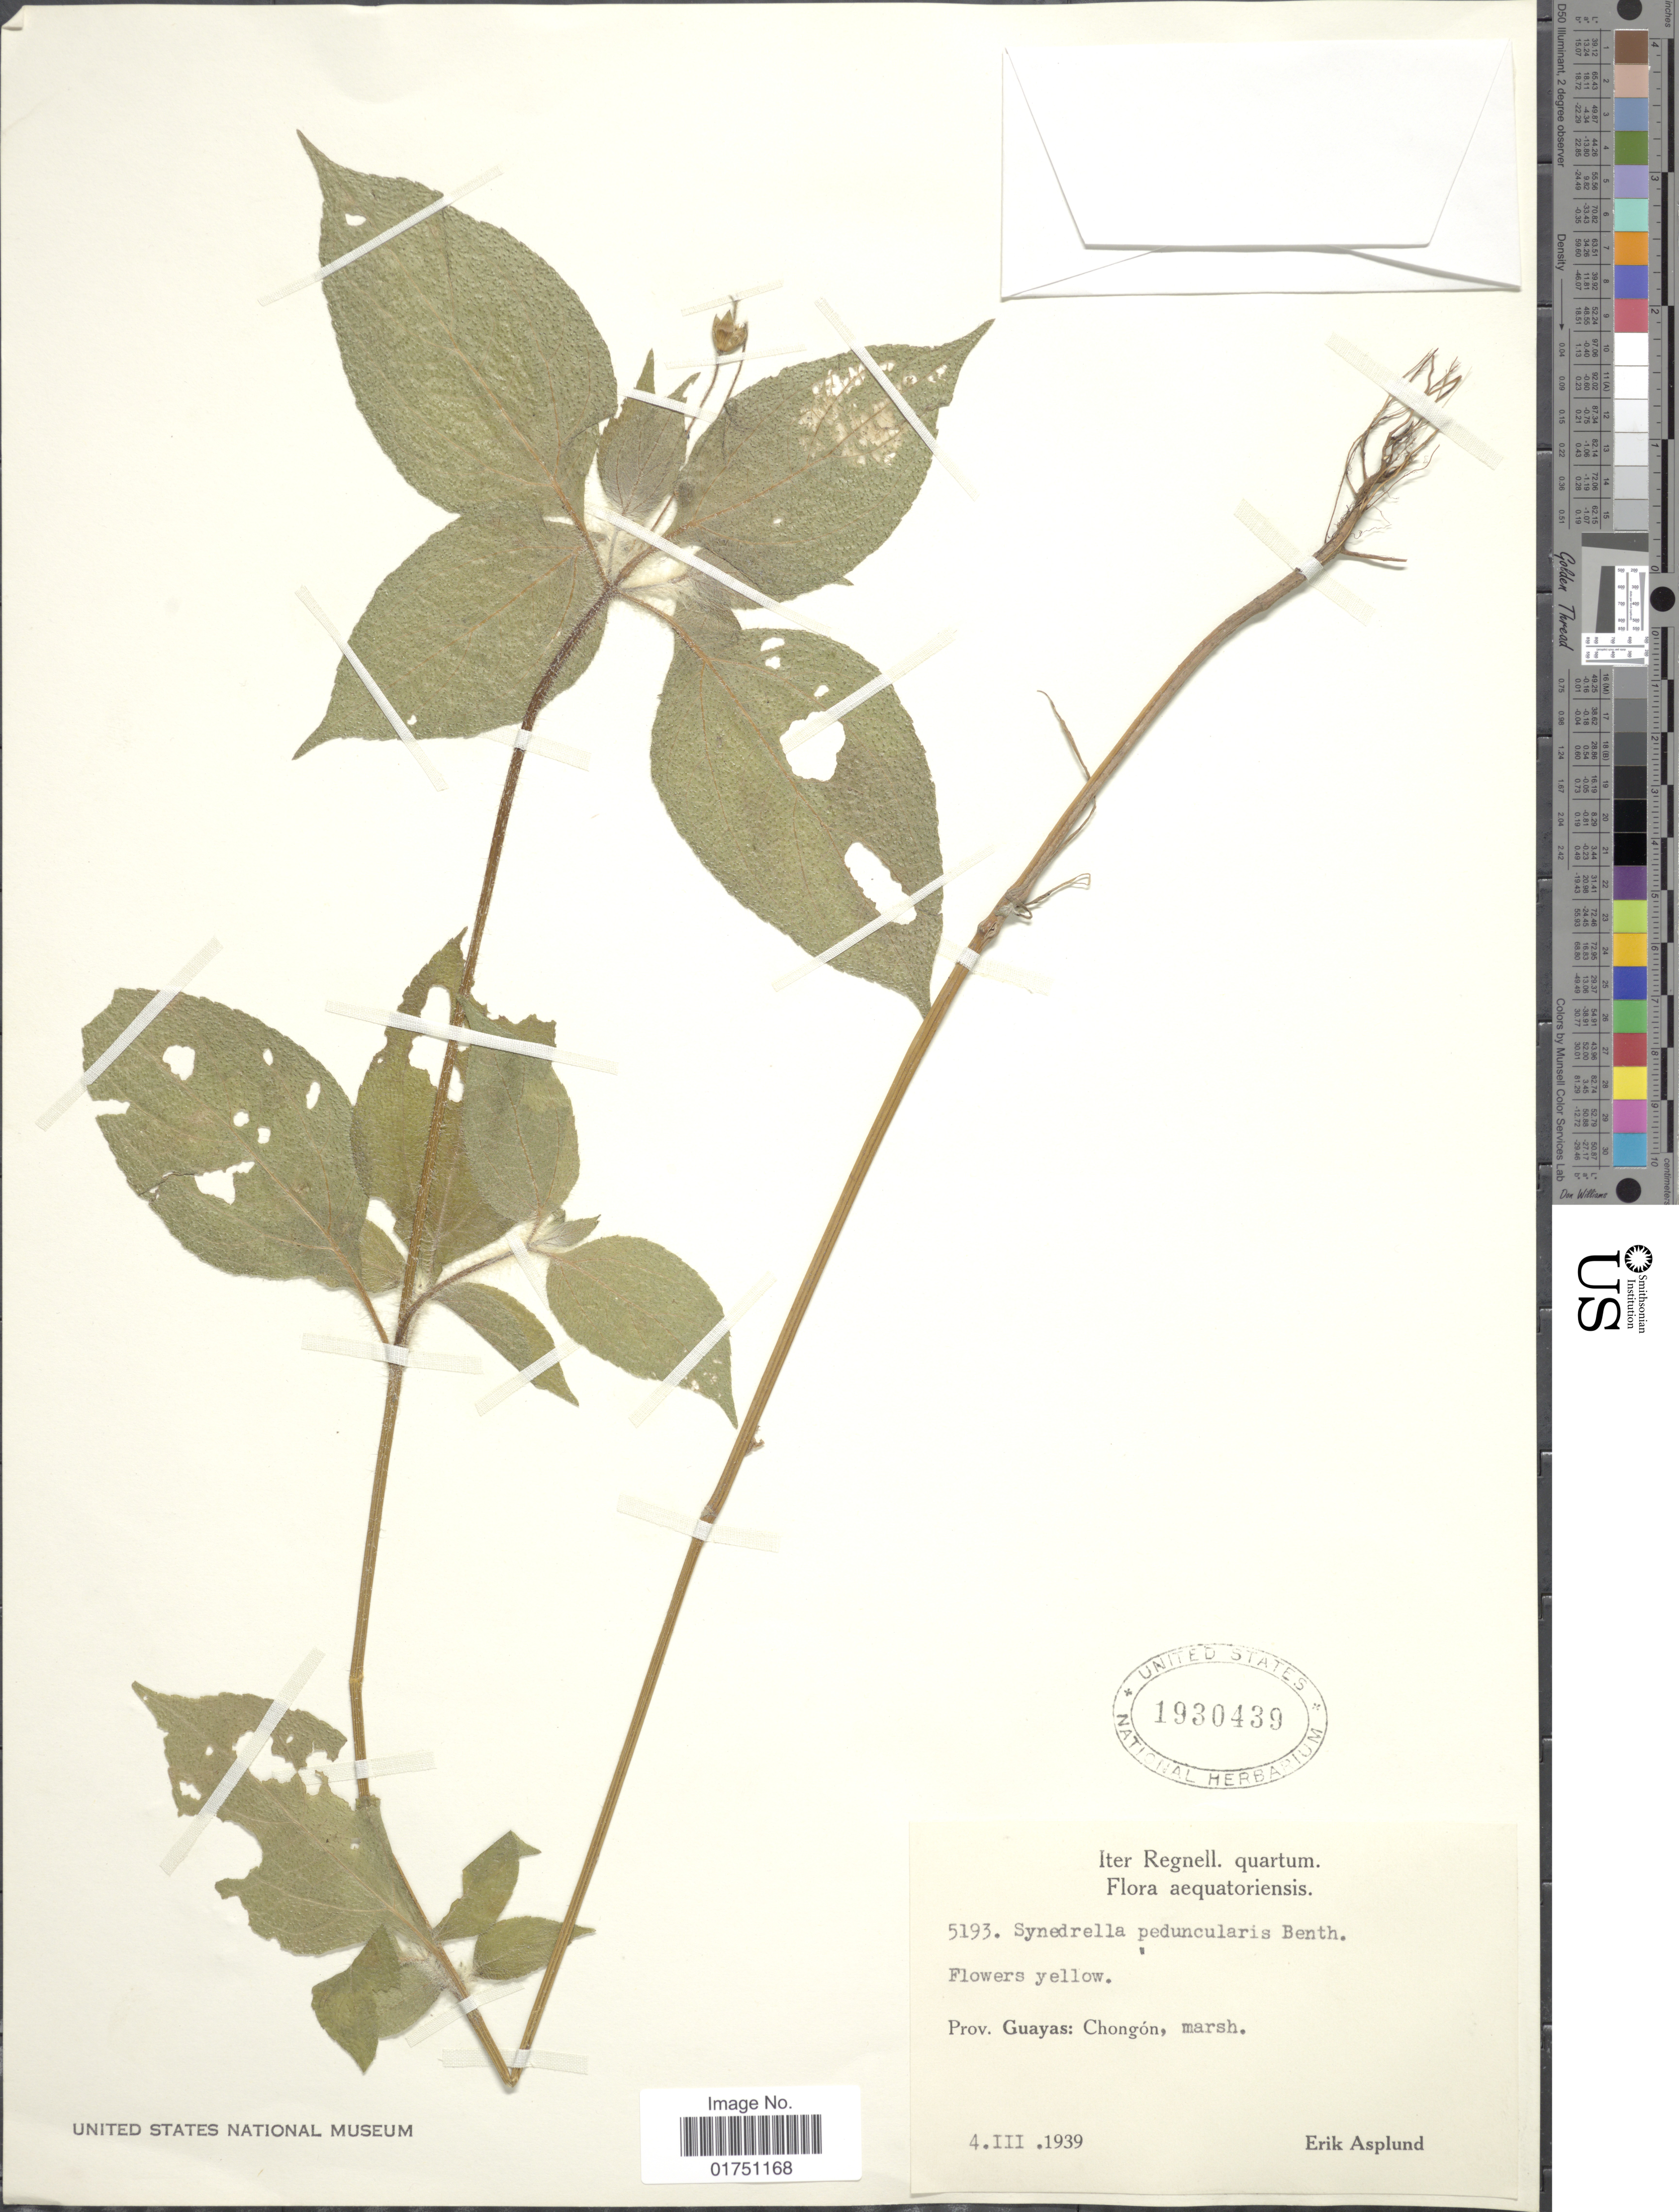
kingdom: Plantae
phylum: Tracheophyta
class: Magnoliopsida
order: Asterales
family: Asteraceae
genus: Schizoptera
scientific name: Schizoptera peduncularis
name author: S.F. Blake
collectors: E. Asplund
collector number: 5193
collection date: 1939-03-04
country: Ecuador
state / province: Guayas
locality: Prov. Guayas: Chongón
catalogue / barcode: US 1930439